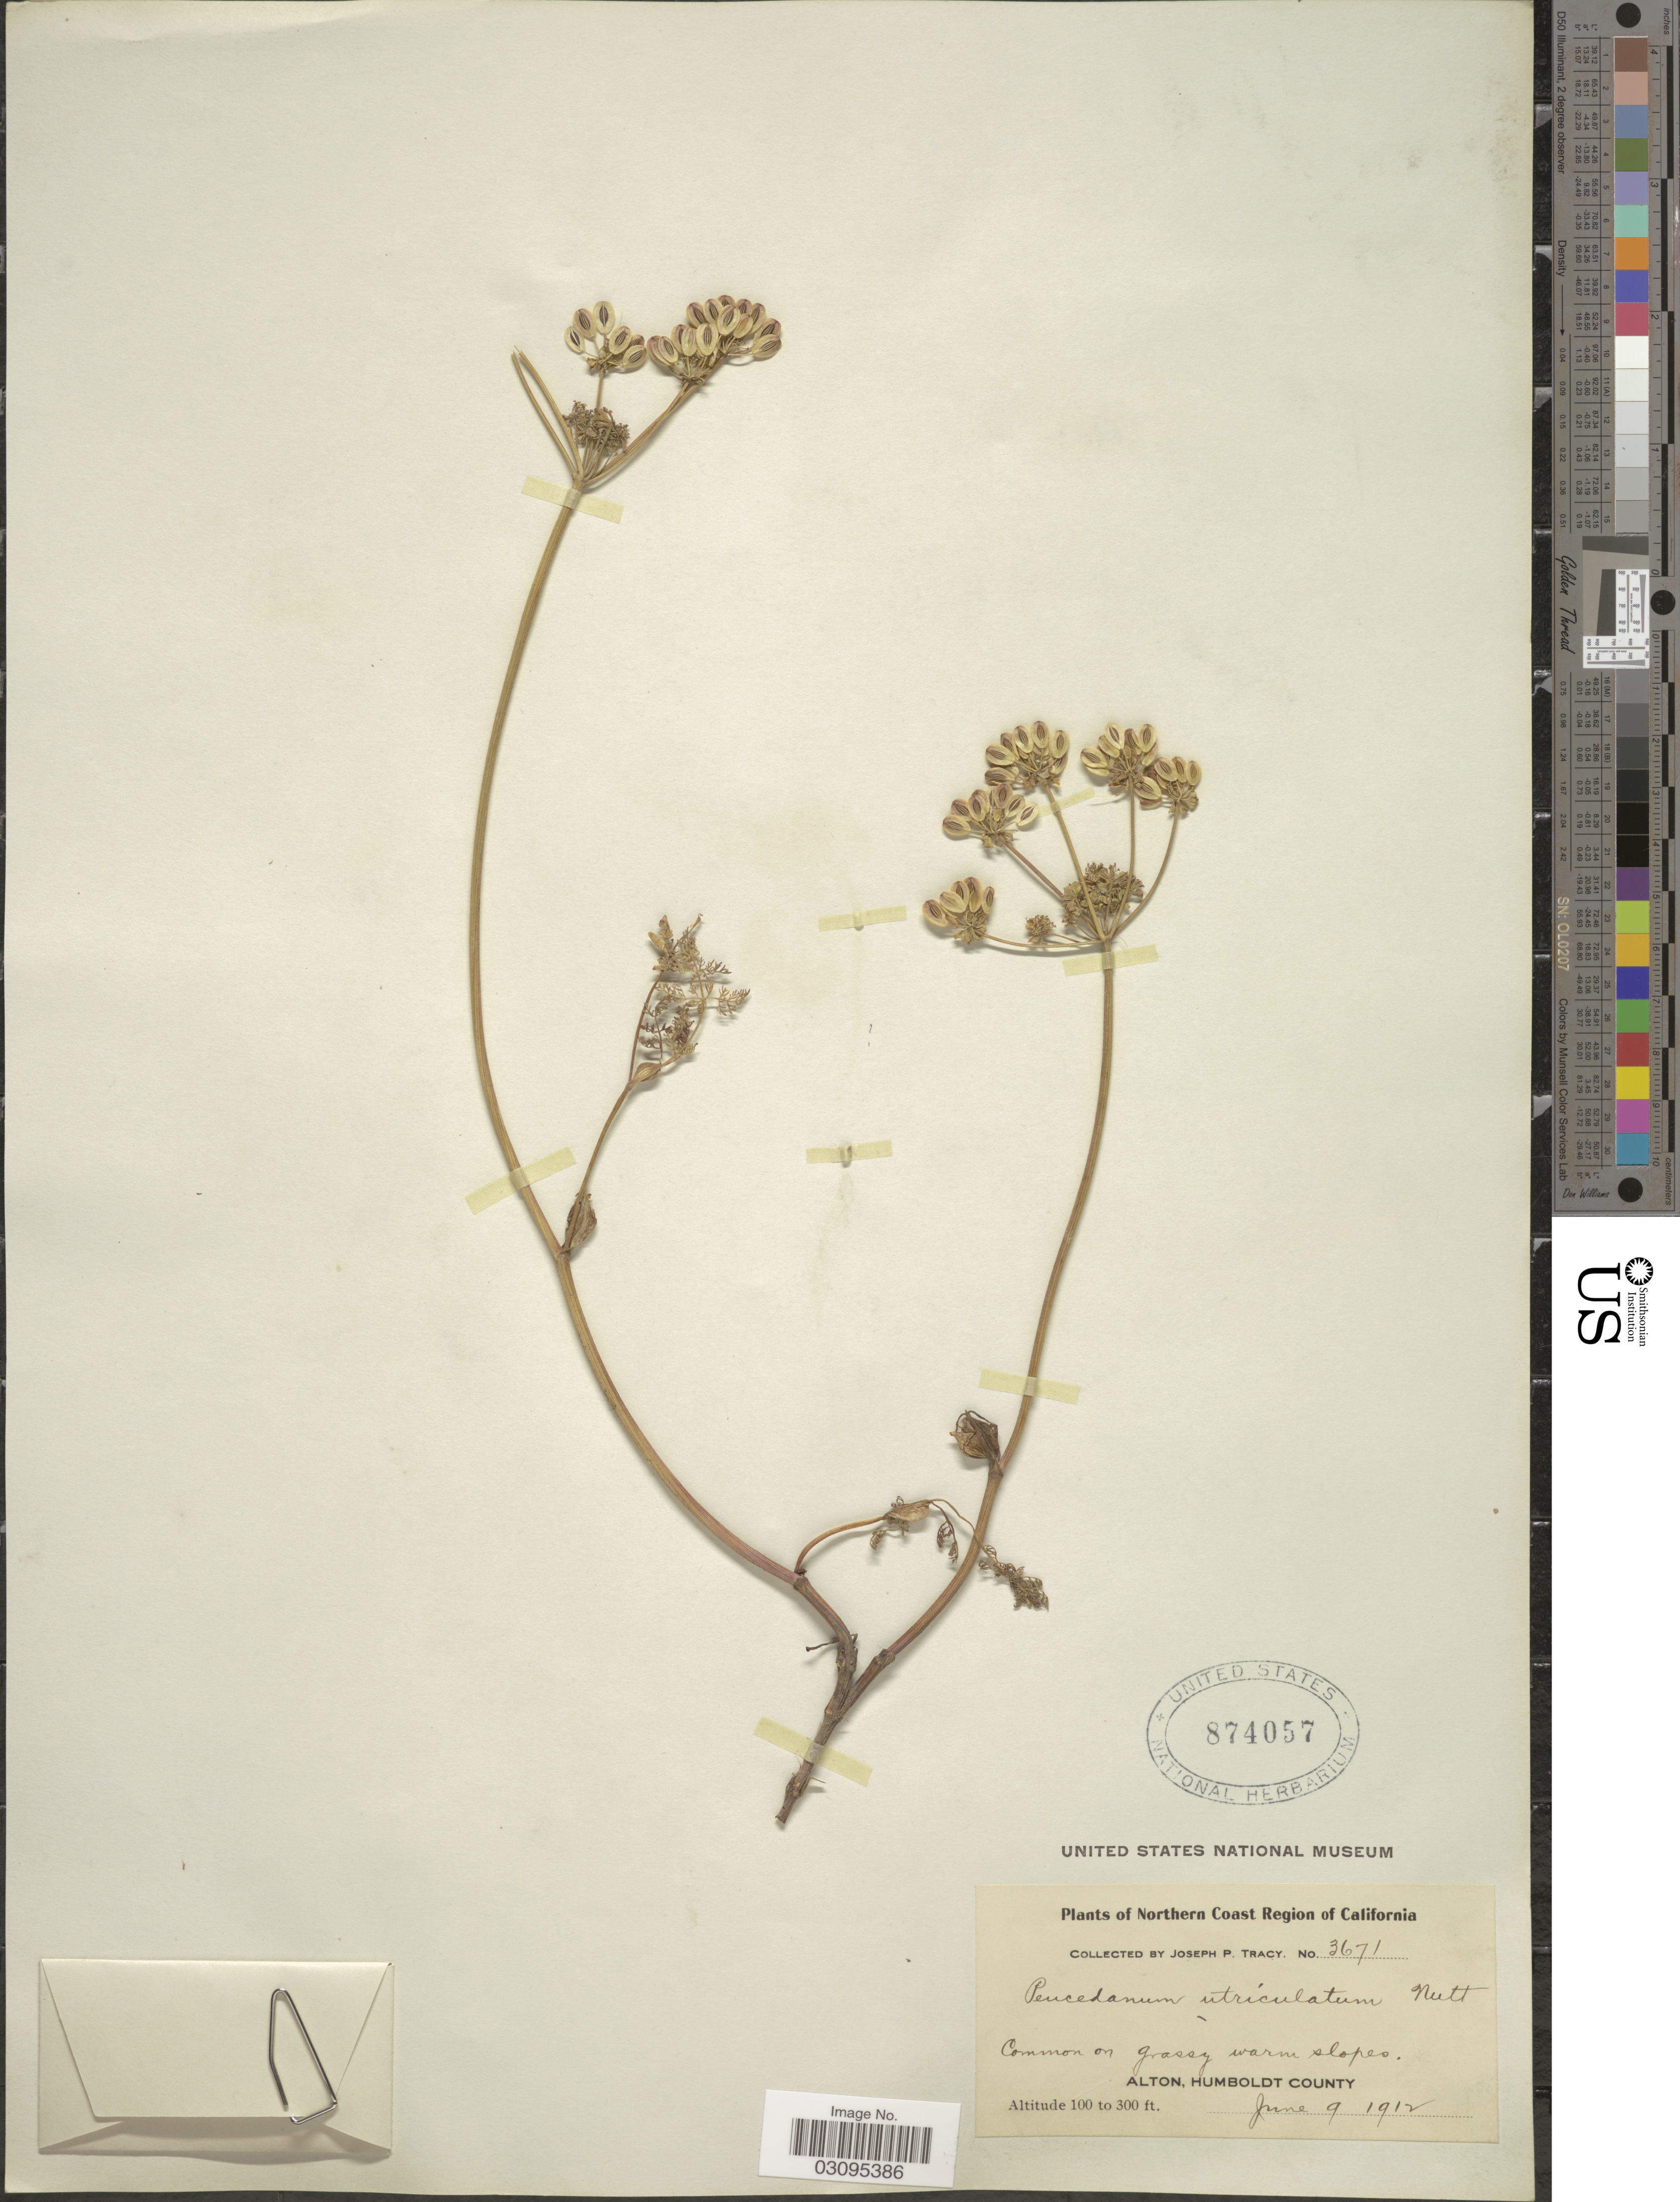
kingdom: Plantae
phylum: Tracheophyta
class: Magnoliopsida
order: Apiales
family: Apiaceae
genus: Lomatium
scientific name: Lomatium utriculatum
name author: (Nutt. ex Torr. & A. Gray) J.M. Coult. & Rose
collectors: J. Tracy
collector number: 3671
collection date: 1912-06-09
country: United States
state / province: California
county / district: Humboldt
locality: Northern Coast Region of California, Alton, Humboldt County.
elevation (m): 30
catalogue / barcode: US 874057